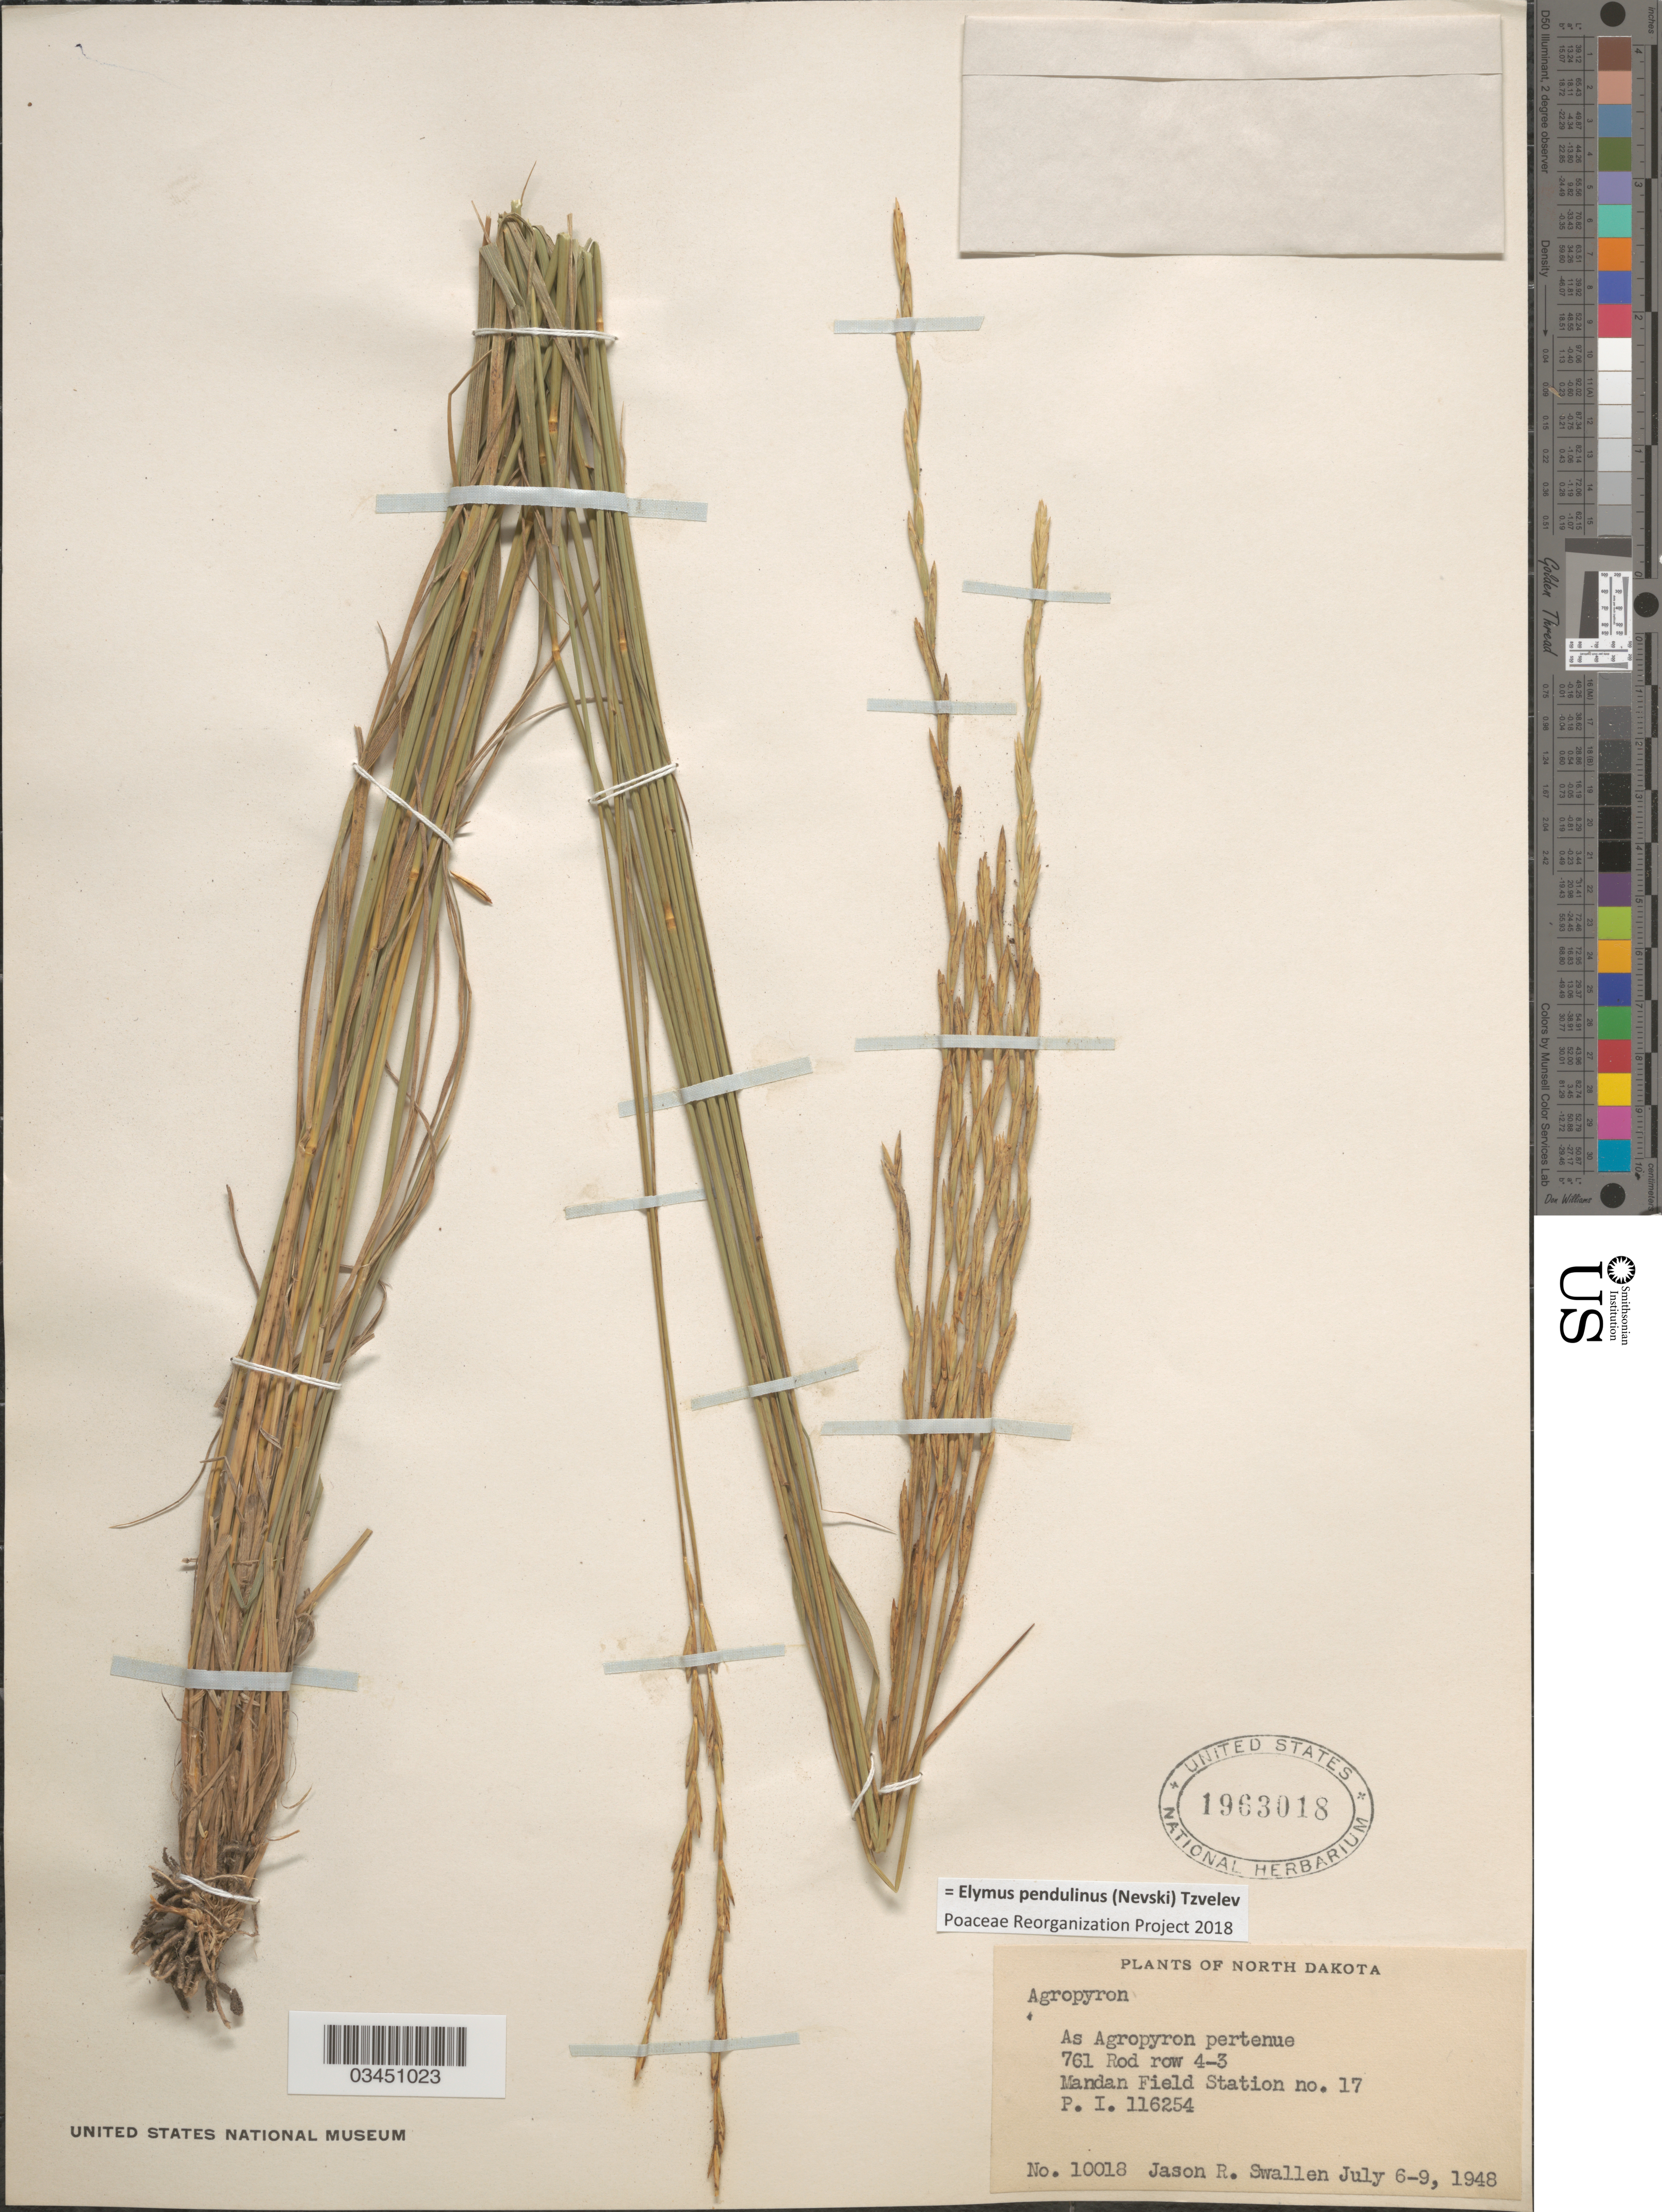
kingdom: Plantae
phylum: Tracheophyta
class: Liliopsida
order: Poales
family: Poaceae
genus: Elymus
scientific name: Elymus pendulinus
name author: (Nevski) Tzvelev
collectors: J. R. Swallen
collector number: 10018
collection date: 1948-07-06/1948-07-09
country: United States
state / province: North Dakota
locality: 761 Rod row 4-3 Mandan Field Station no. 17.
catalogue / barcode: US 1963018